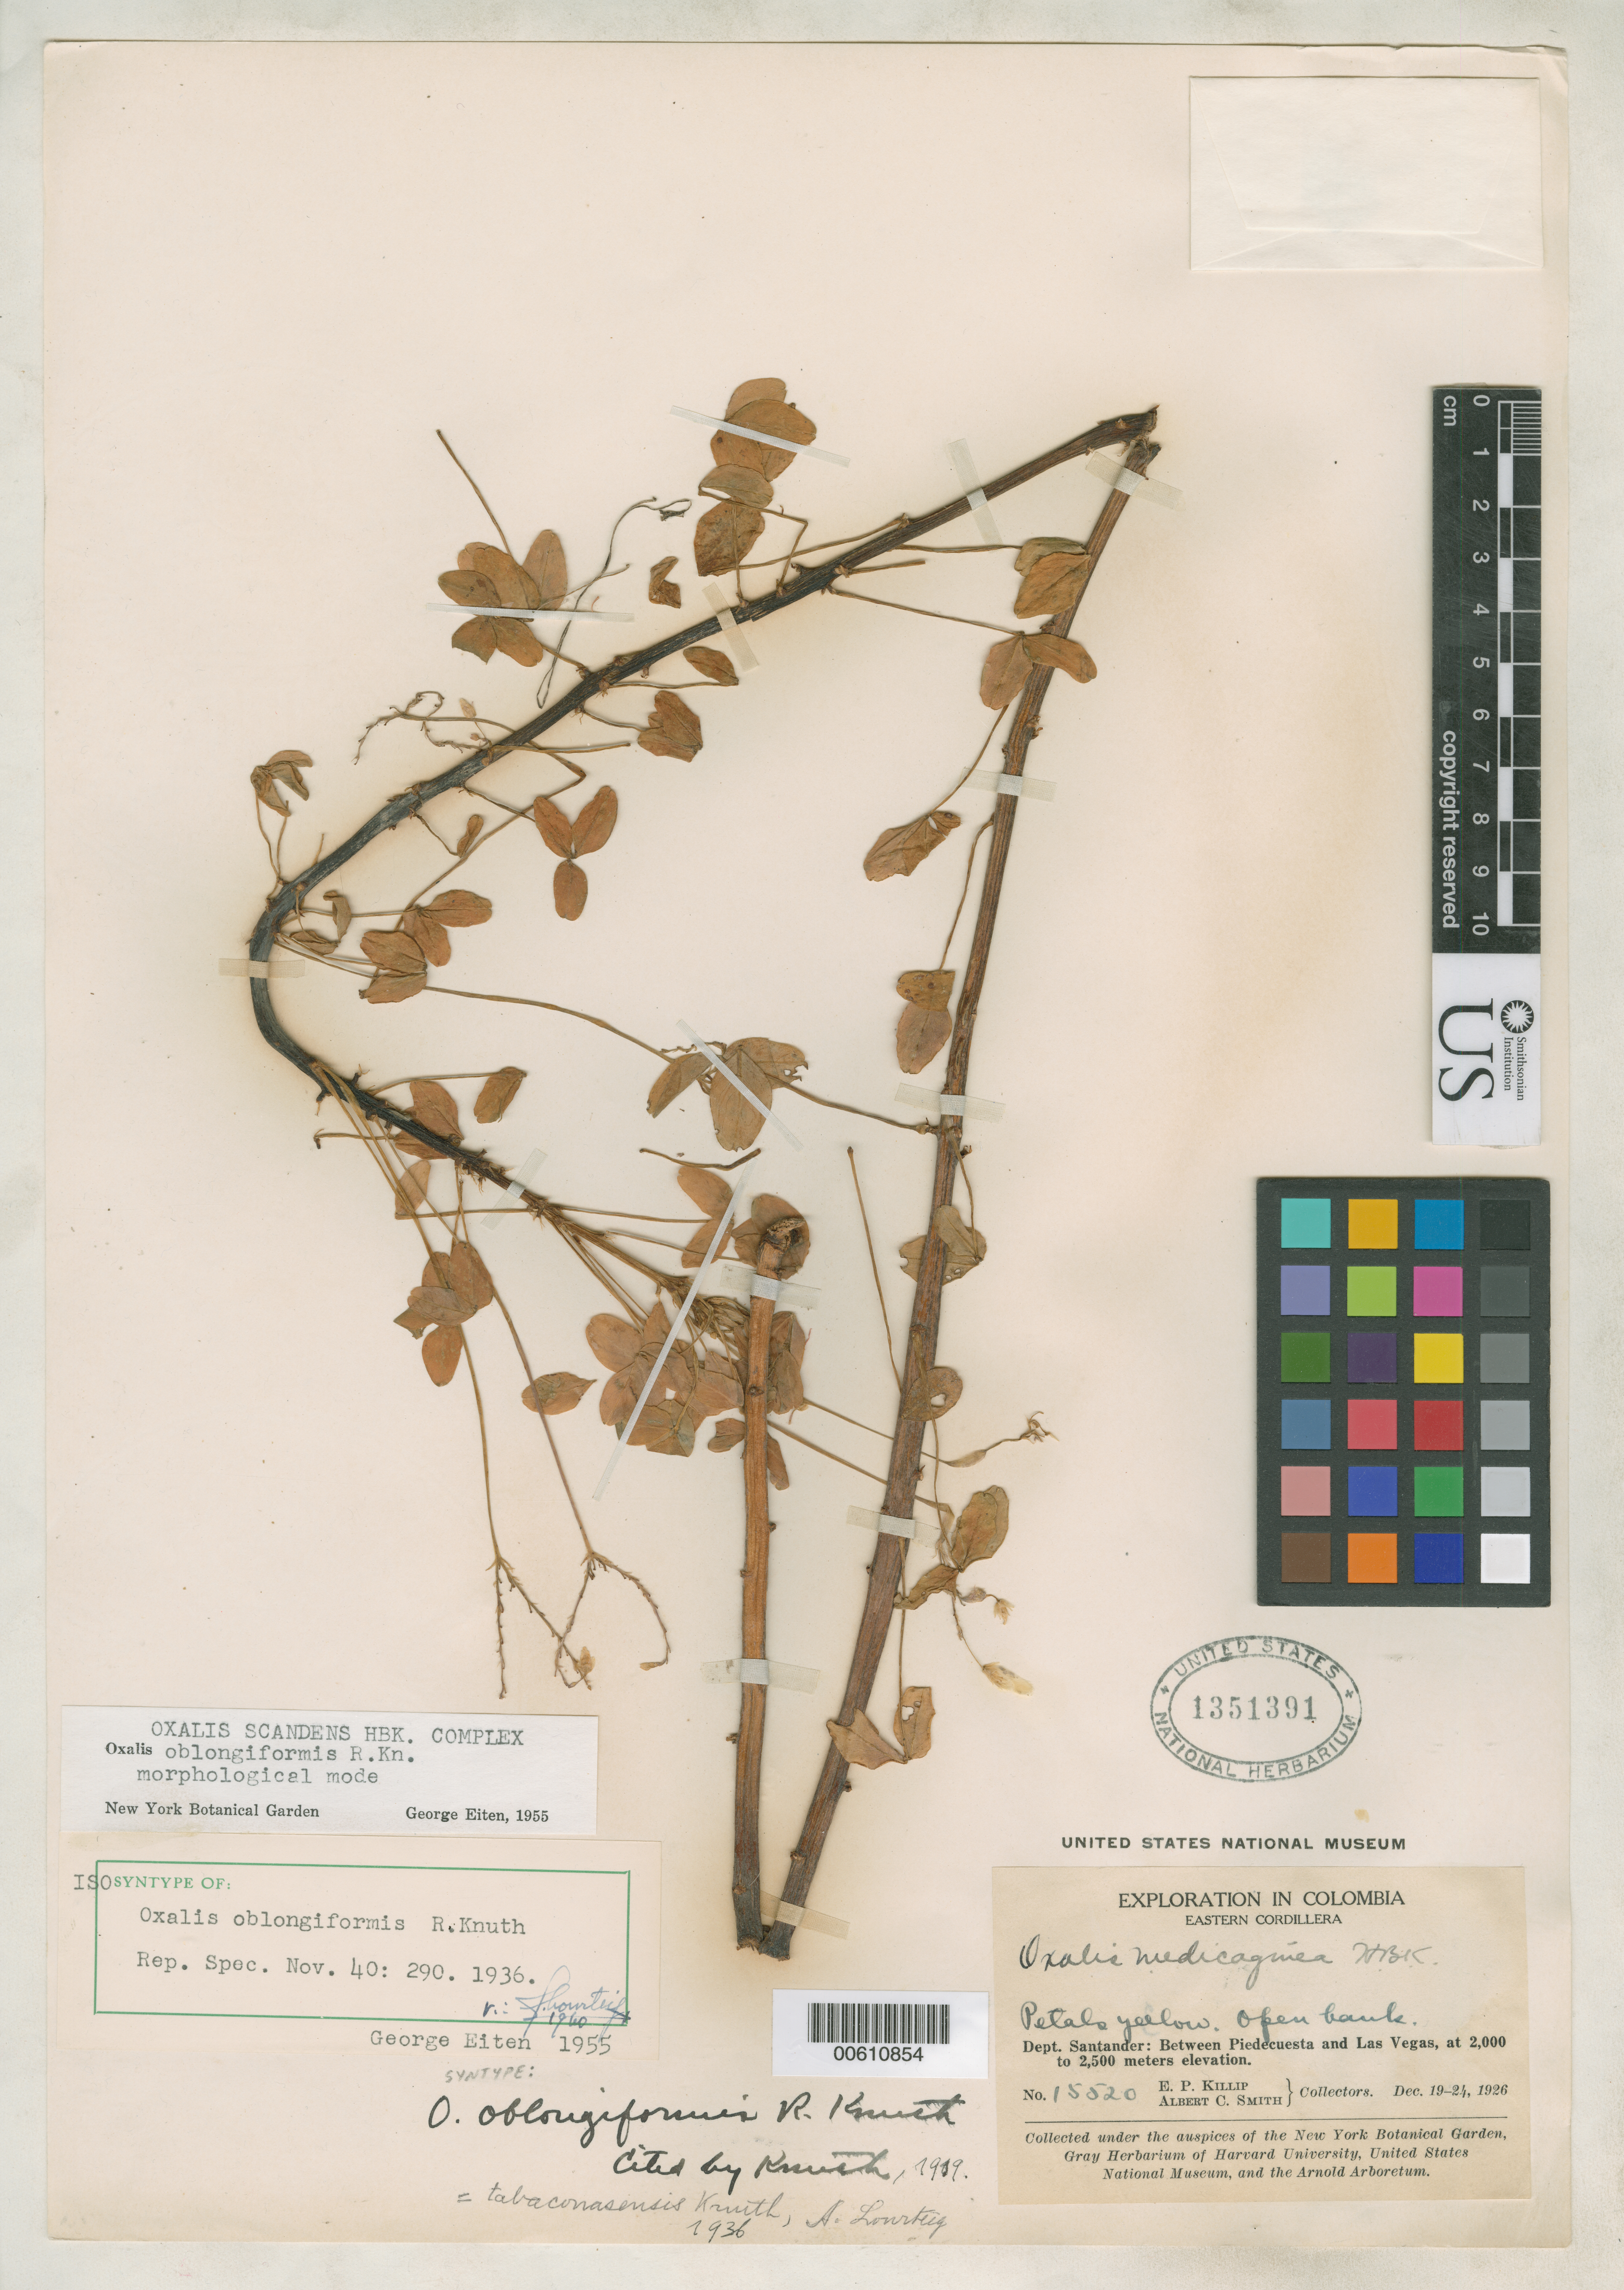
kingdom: Plantae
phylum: Tracheophyta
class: Magnoliopsida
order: Oxalidales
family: Oxalidaceae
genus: Oxalis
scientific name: Oxalis oblongiformis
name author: R. Knuth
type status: Isosyntype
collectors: E. P. Killip & A. C. Smith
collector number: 15520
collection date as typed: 19 Dec 1926 to 24 Dec 1926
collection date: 1926-12-19/1926-12-24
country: Colombia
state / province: Santander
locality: Between Piedecuesta and Las Vegas.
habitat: Open bank.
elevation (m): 2000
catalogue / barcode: US 1351391